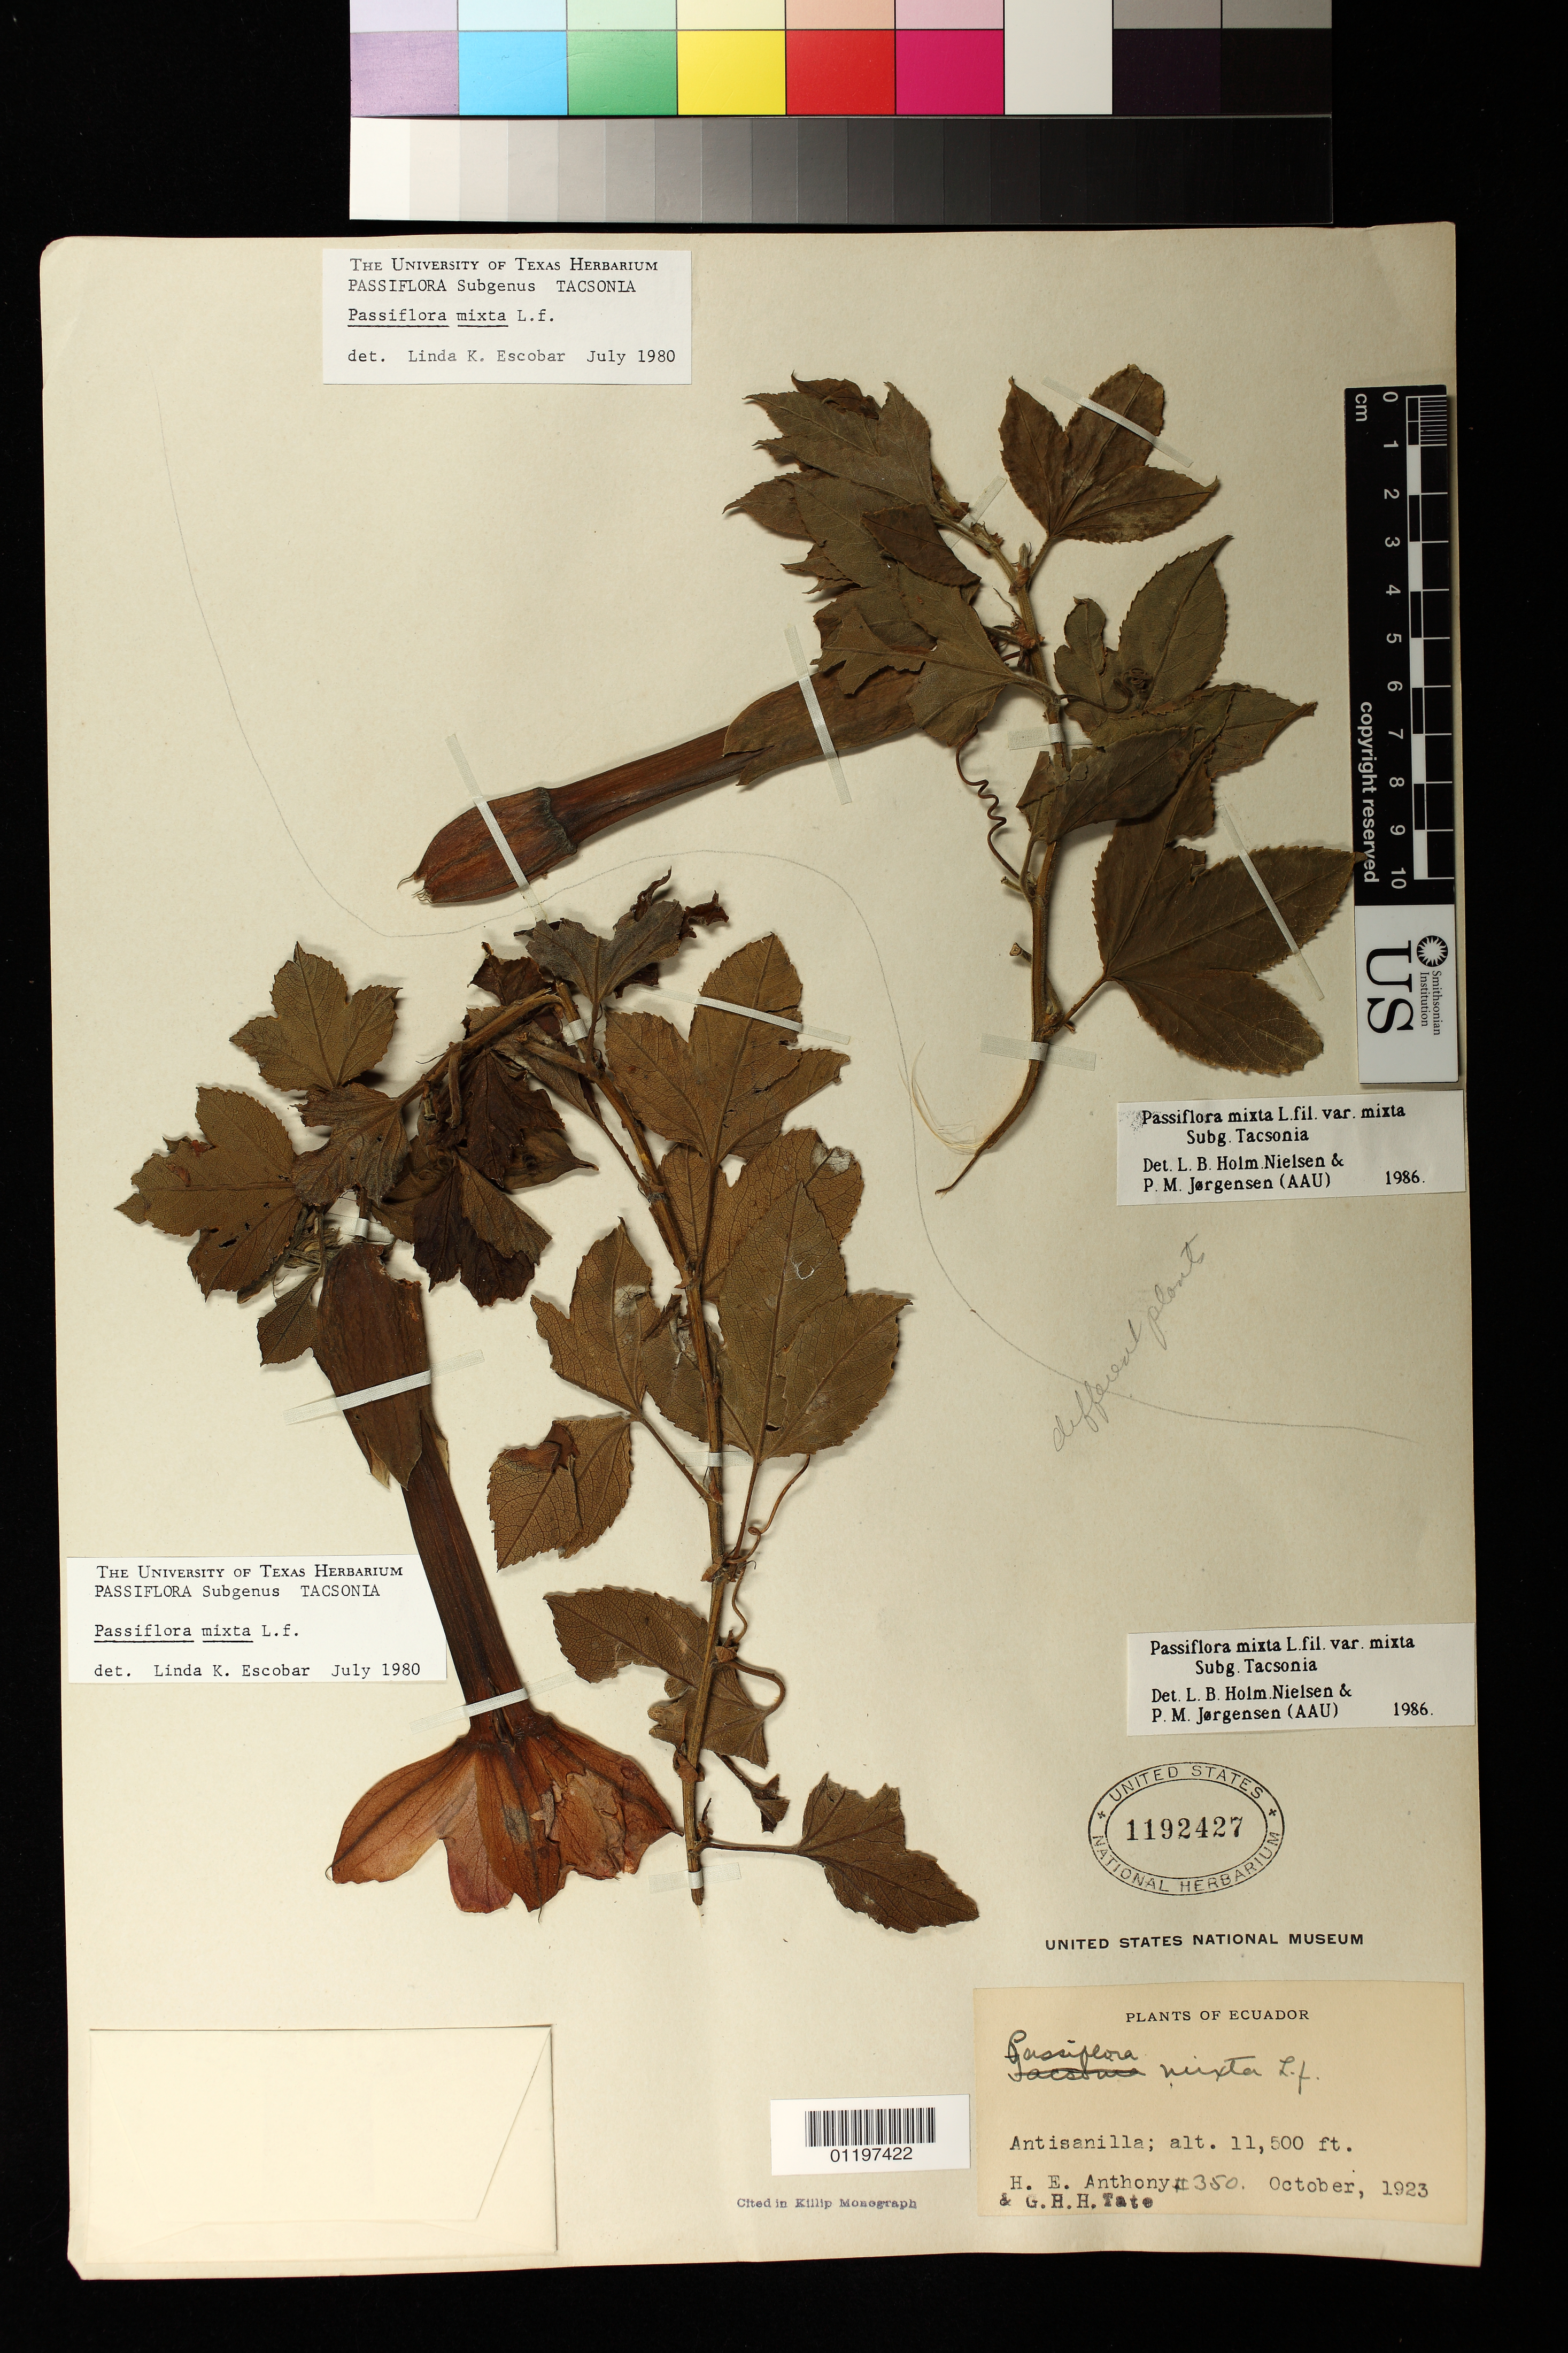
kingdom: Plantae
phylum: Tracheophyta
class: Magnoliopsida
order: Malpighiales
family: Passifloraceae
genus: Passiflora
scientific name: Passiflora mixta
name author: L. f.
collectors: H. E. Anthony & G. H. H.Tate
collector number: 350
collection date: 1923-10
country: Ecuador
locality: Antisanilla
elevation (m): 3505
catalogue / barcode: US 1192427